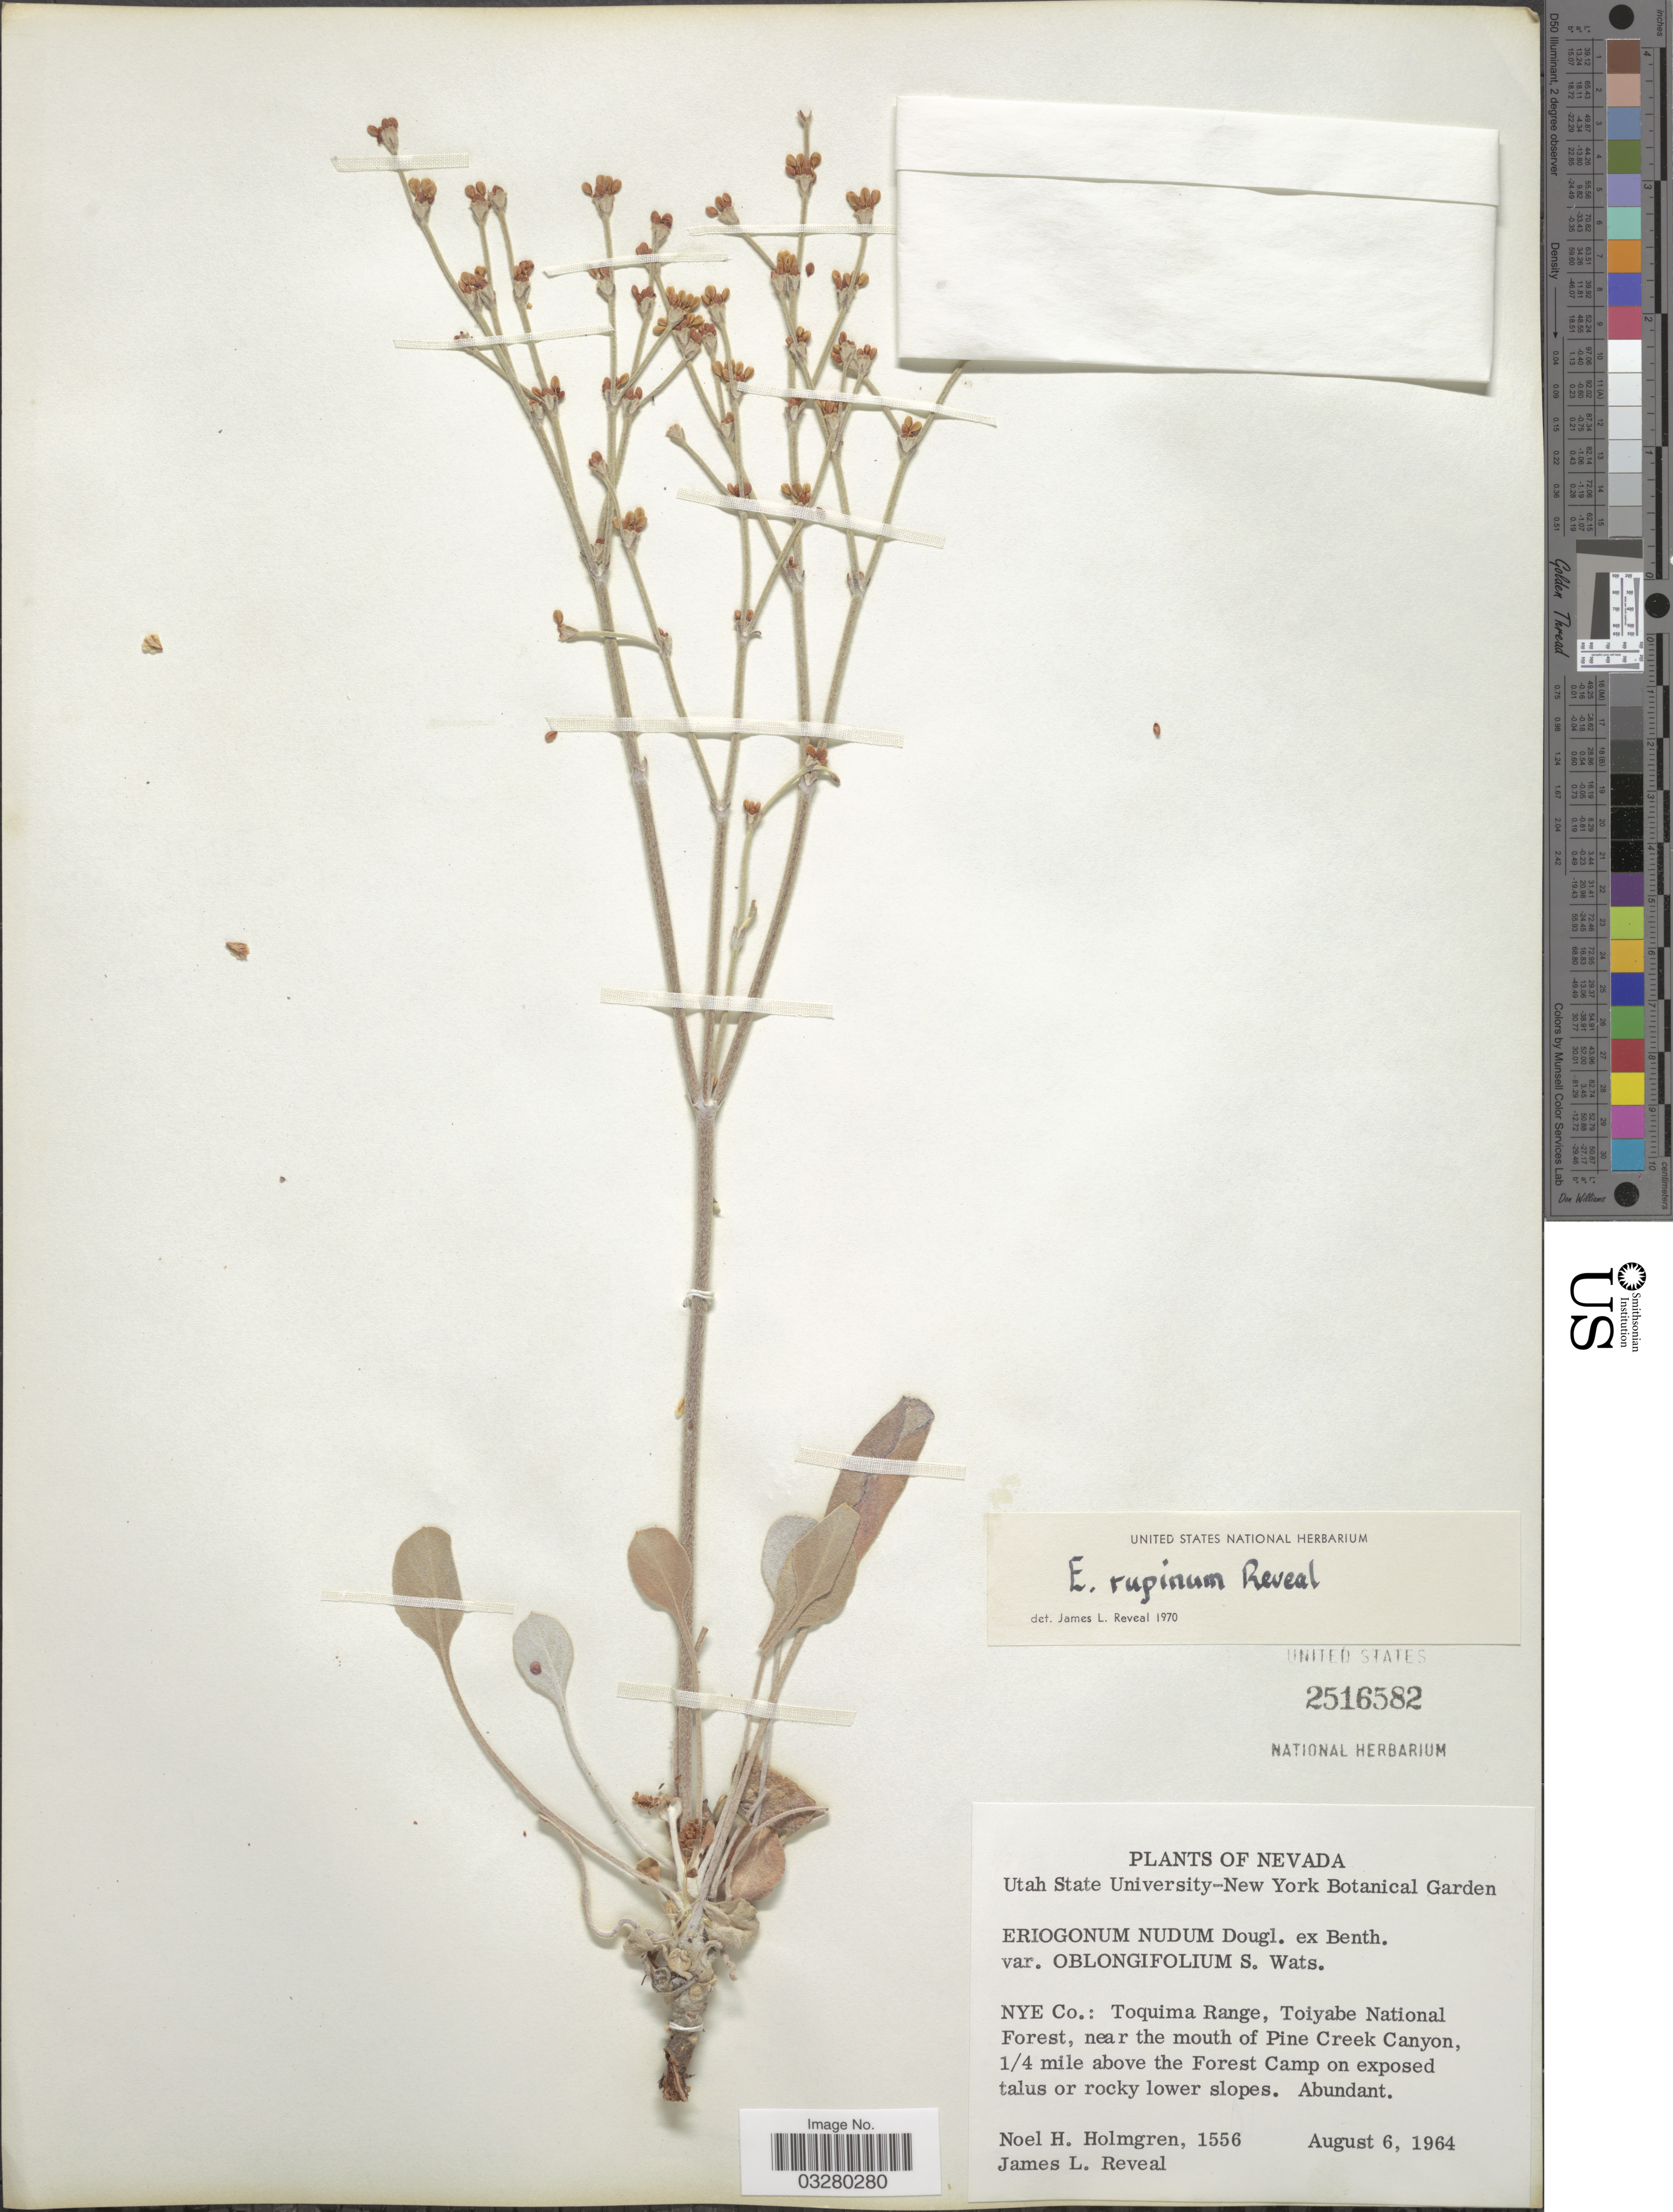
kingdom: Plantae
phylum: Tracheophyta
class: Magnoliopsida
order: Caryophyllales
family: Polygonaceae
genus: Eriogonum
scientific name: Eriogonum rupinum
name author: Reveal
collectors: N. H. Holmgren & J. L. Reveal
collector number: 1556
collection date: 1964-08-06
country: United States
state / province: Nevada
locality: Nye Co.: Toquima Range, Toiyabe National Forest, near the mouth of Pine Creek Canyon, 1/4 mile above the Forest Camp.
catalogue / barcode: US 2516582